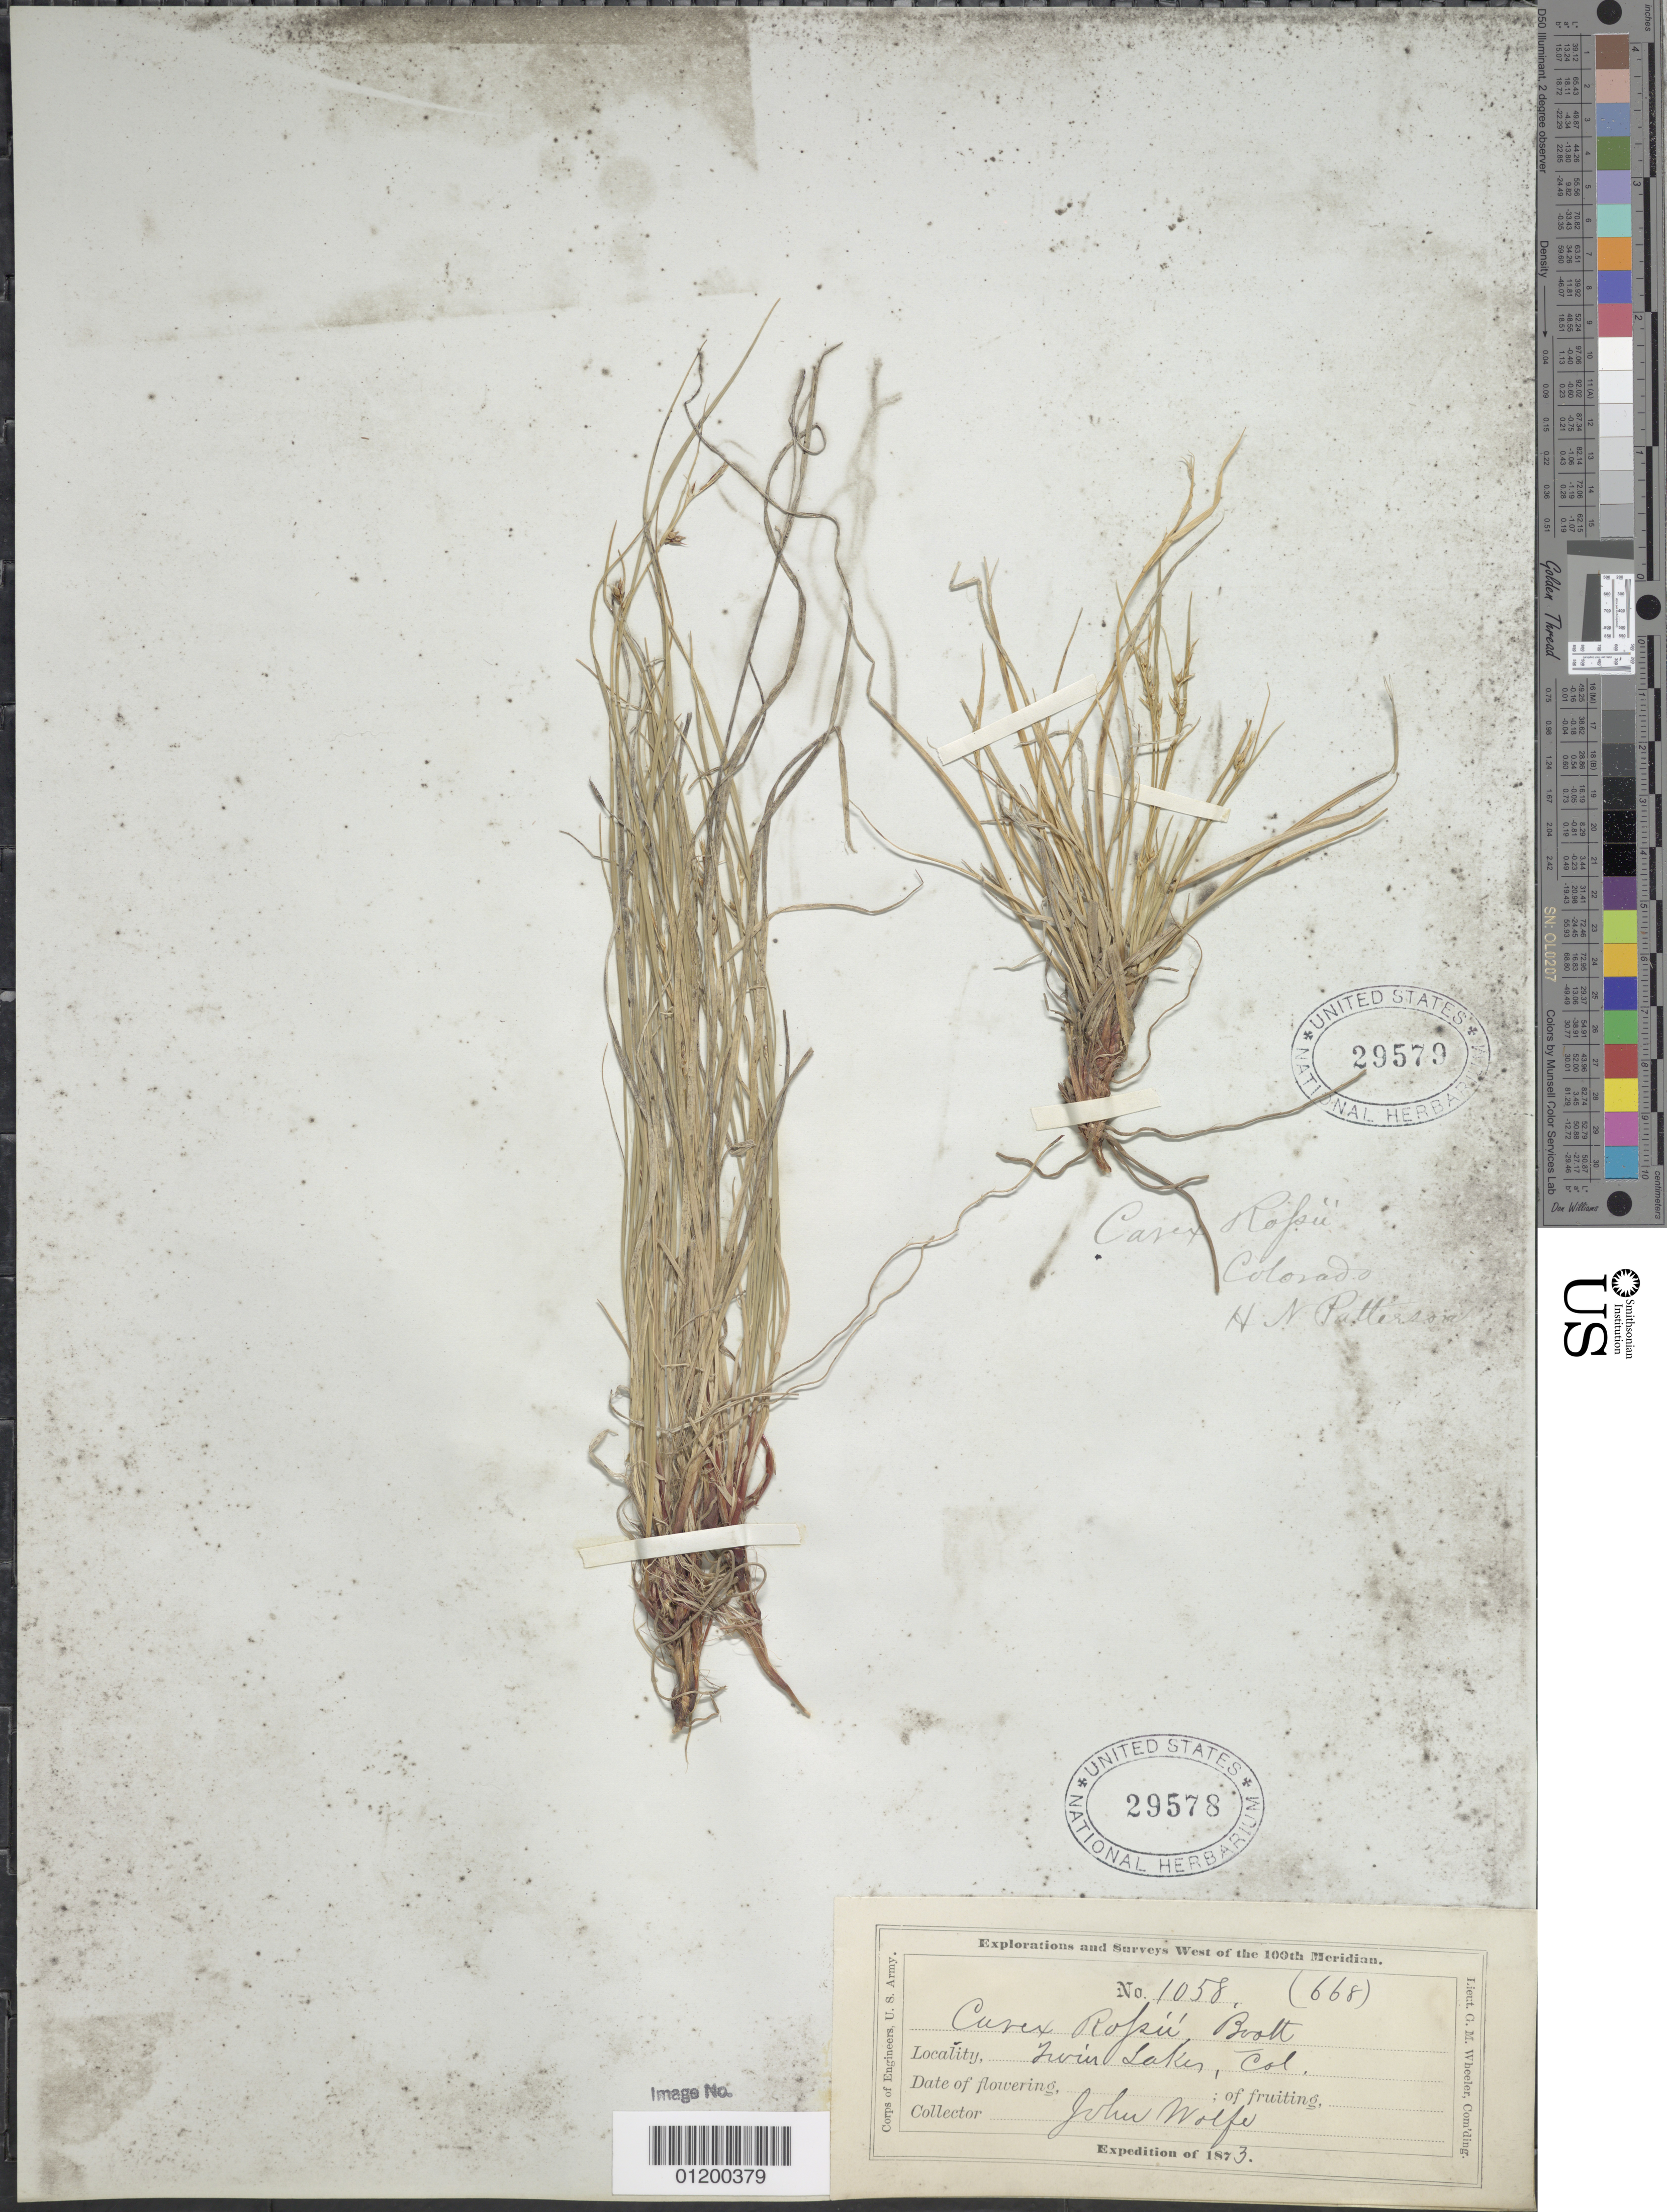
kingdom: Plantae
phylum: Tracheophyta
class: Liliopsida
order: Poales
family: Cyperaceae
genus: Carex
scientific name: Carex rossii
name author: Boott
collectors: J. Wolfe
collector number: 1058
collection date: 1873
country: United States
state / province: Colorado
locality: Twin Lakes.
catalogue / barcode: US 29578